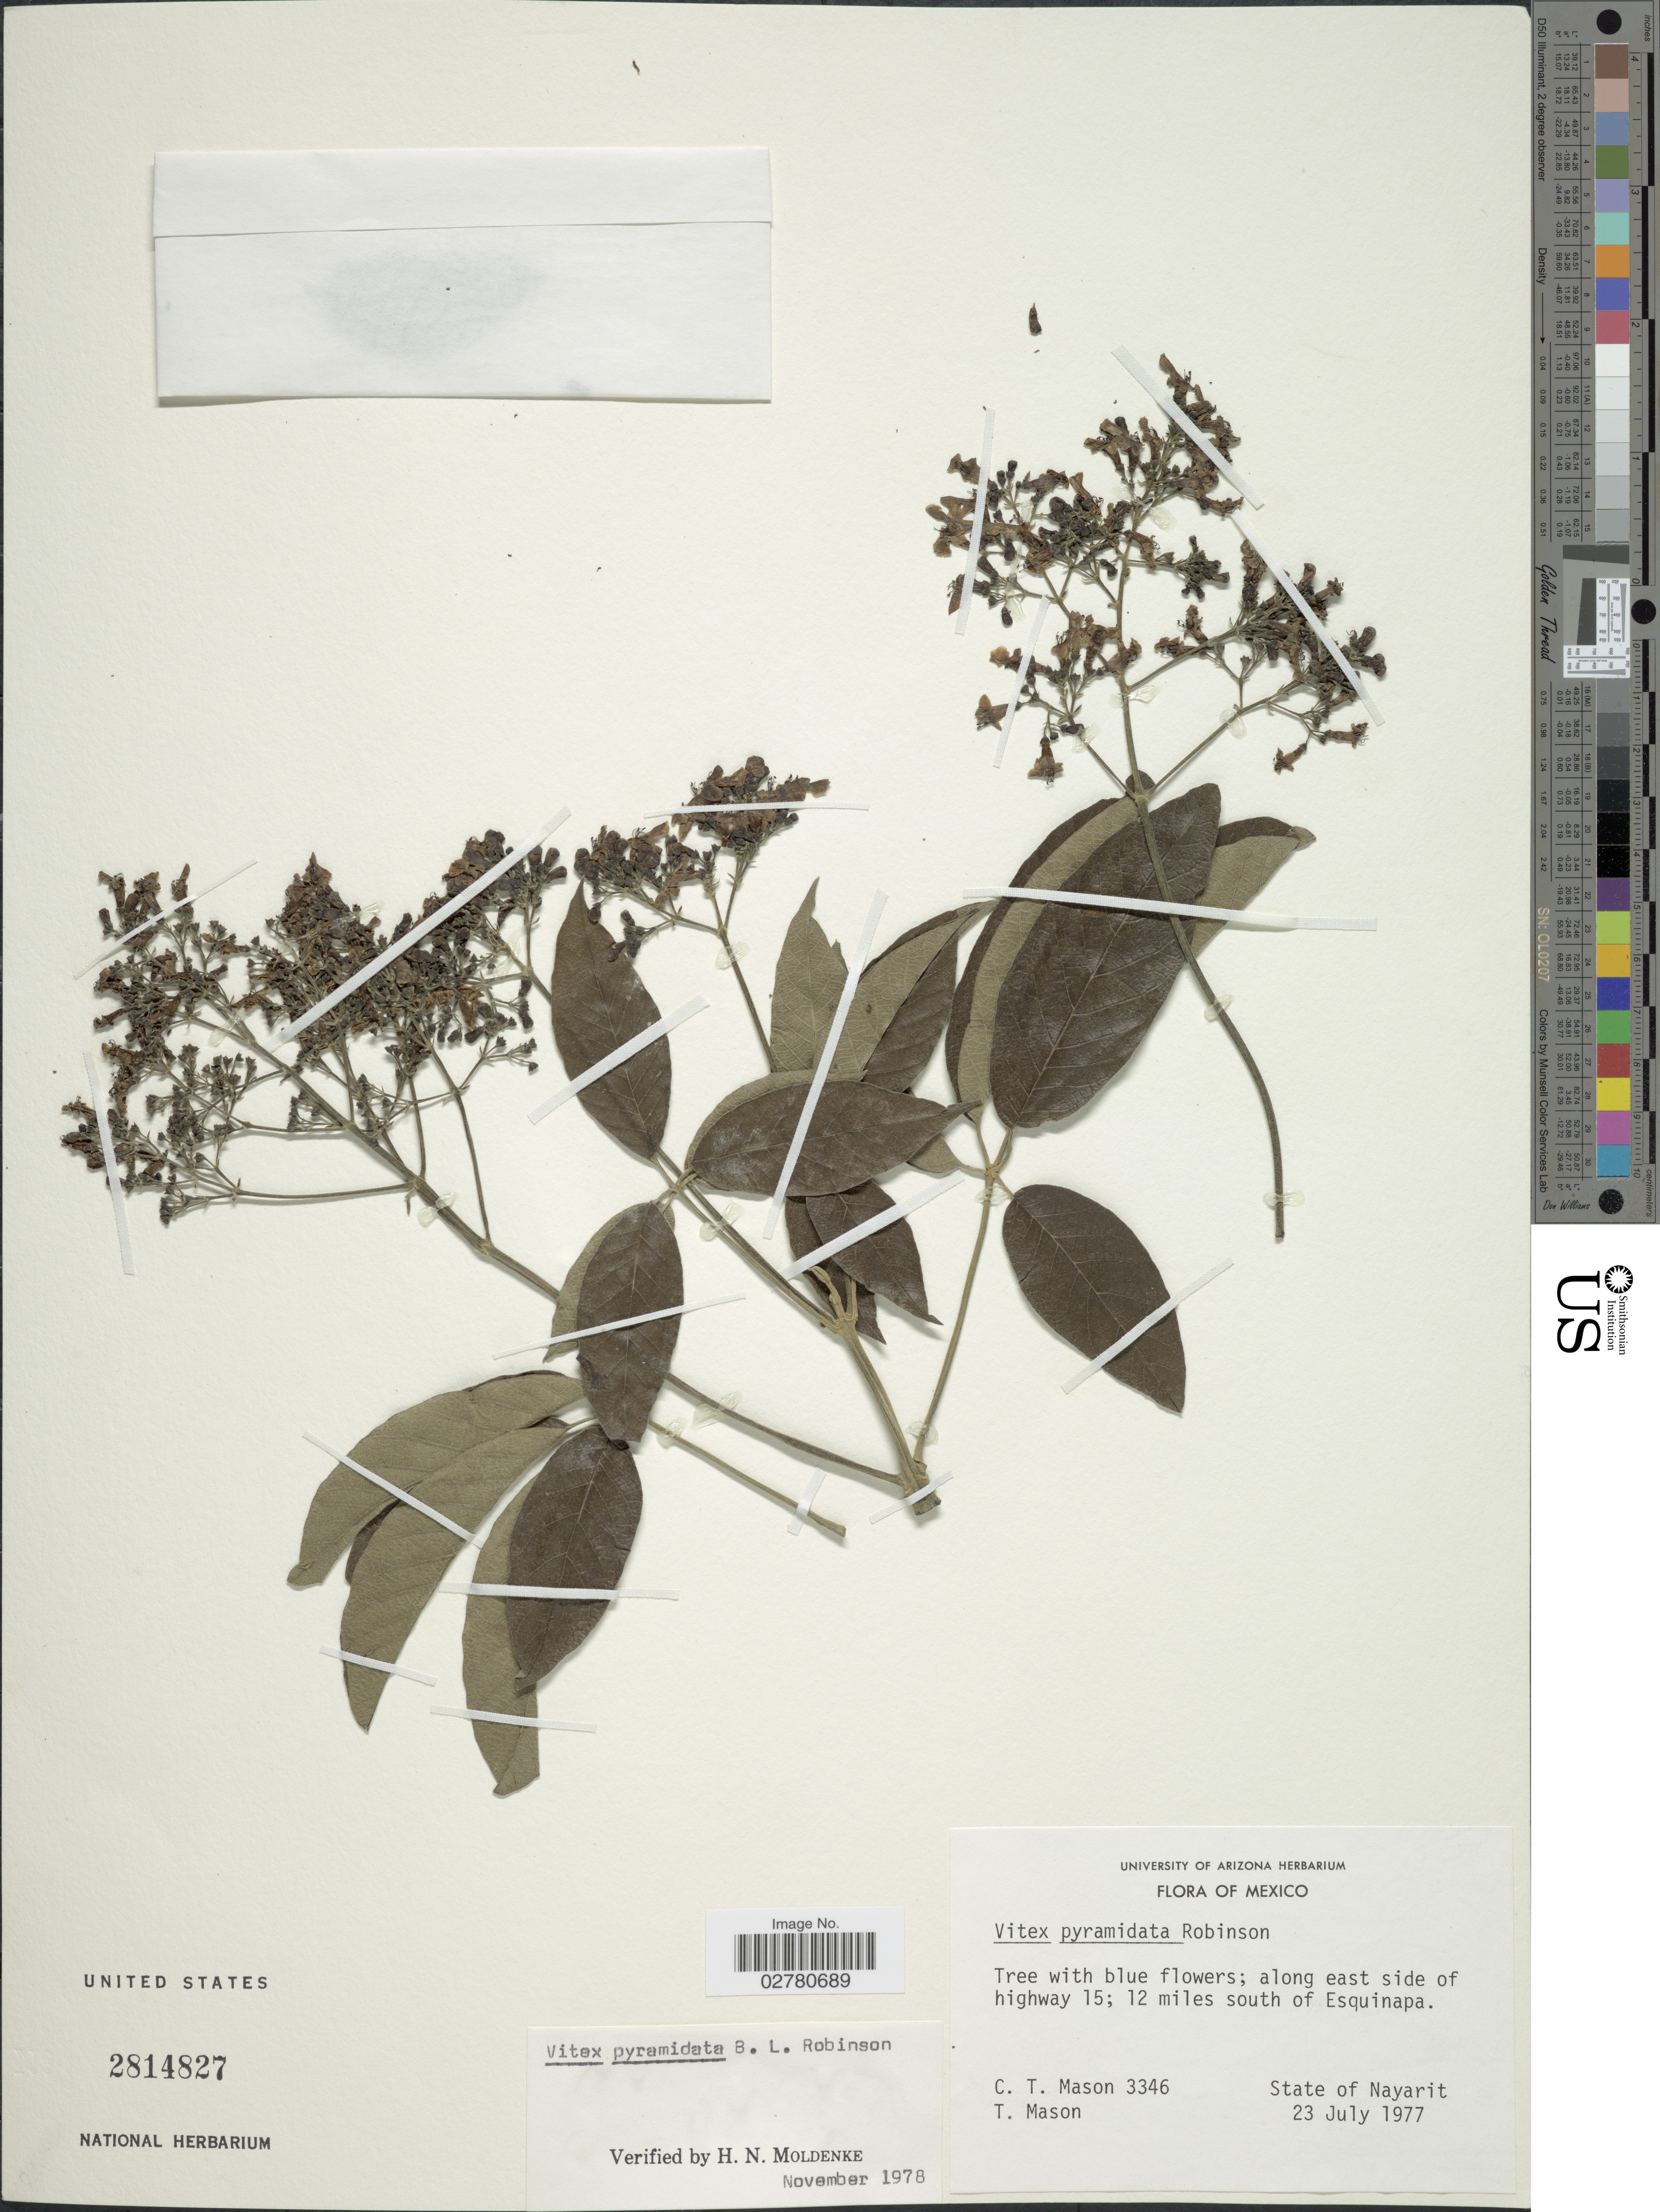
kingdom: Plantae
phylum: Tracheophyta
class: Magnoliopsida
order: Lamiales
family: Lamiaceae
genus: Vitex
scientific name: Vitex pyramidata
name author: B.L. Rob.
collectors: C. T. Mason & Mason, T.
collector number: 3346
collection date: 1977-07-23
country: Mexico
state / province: Nayarit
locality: Along east side of highway 15; 12 miles south of Esquinapa.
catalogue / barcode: US 2814827